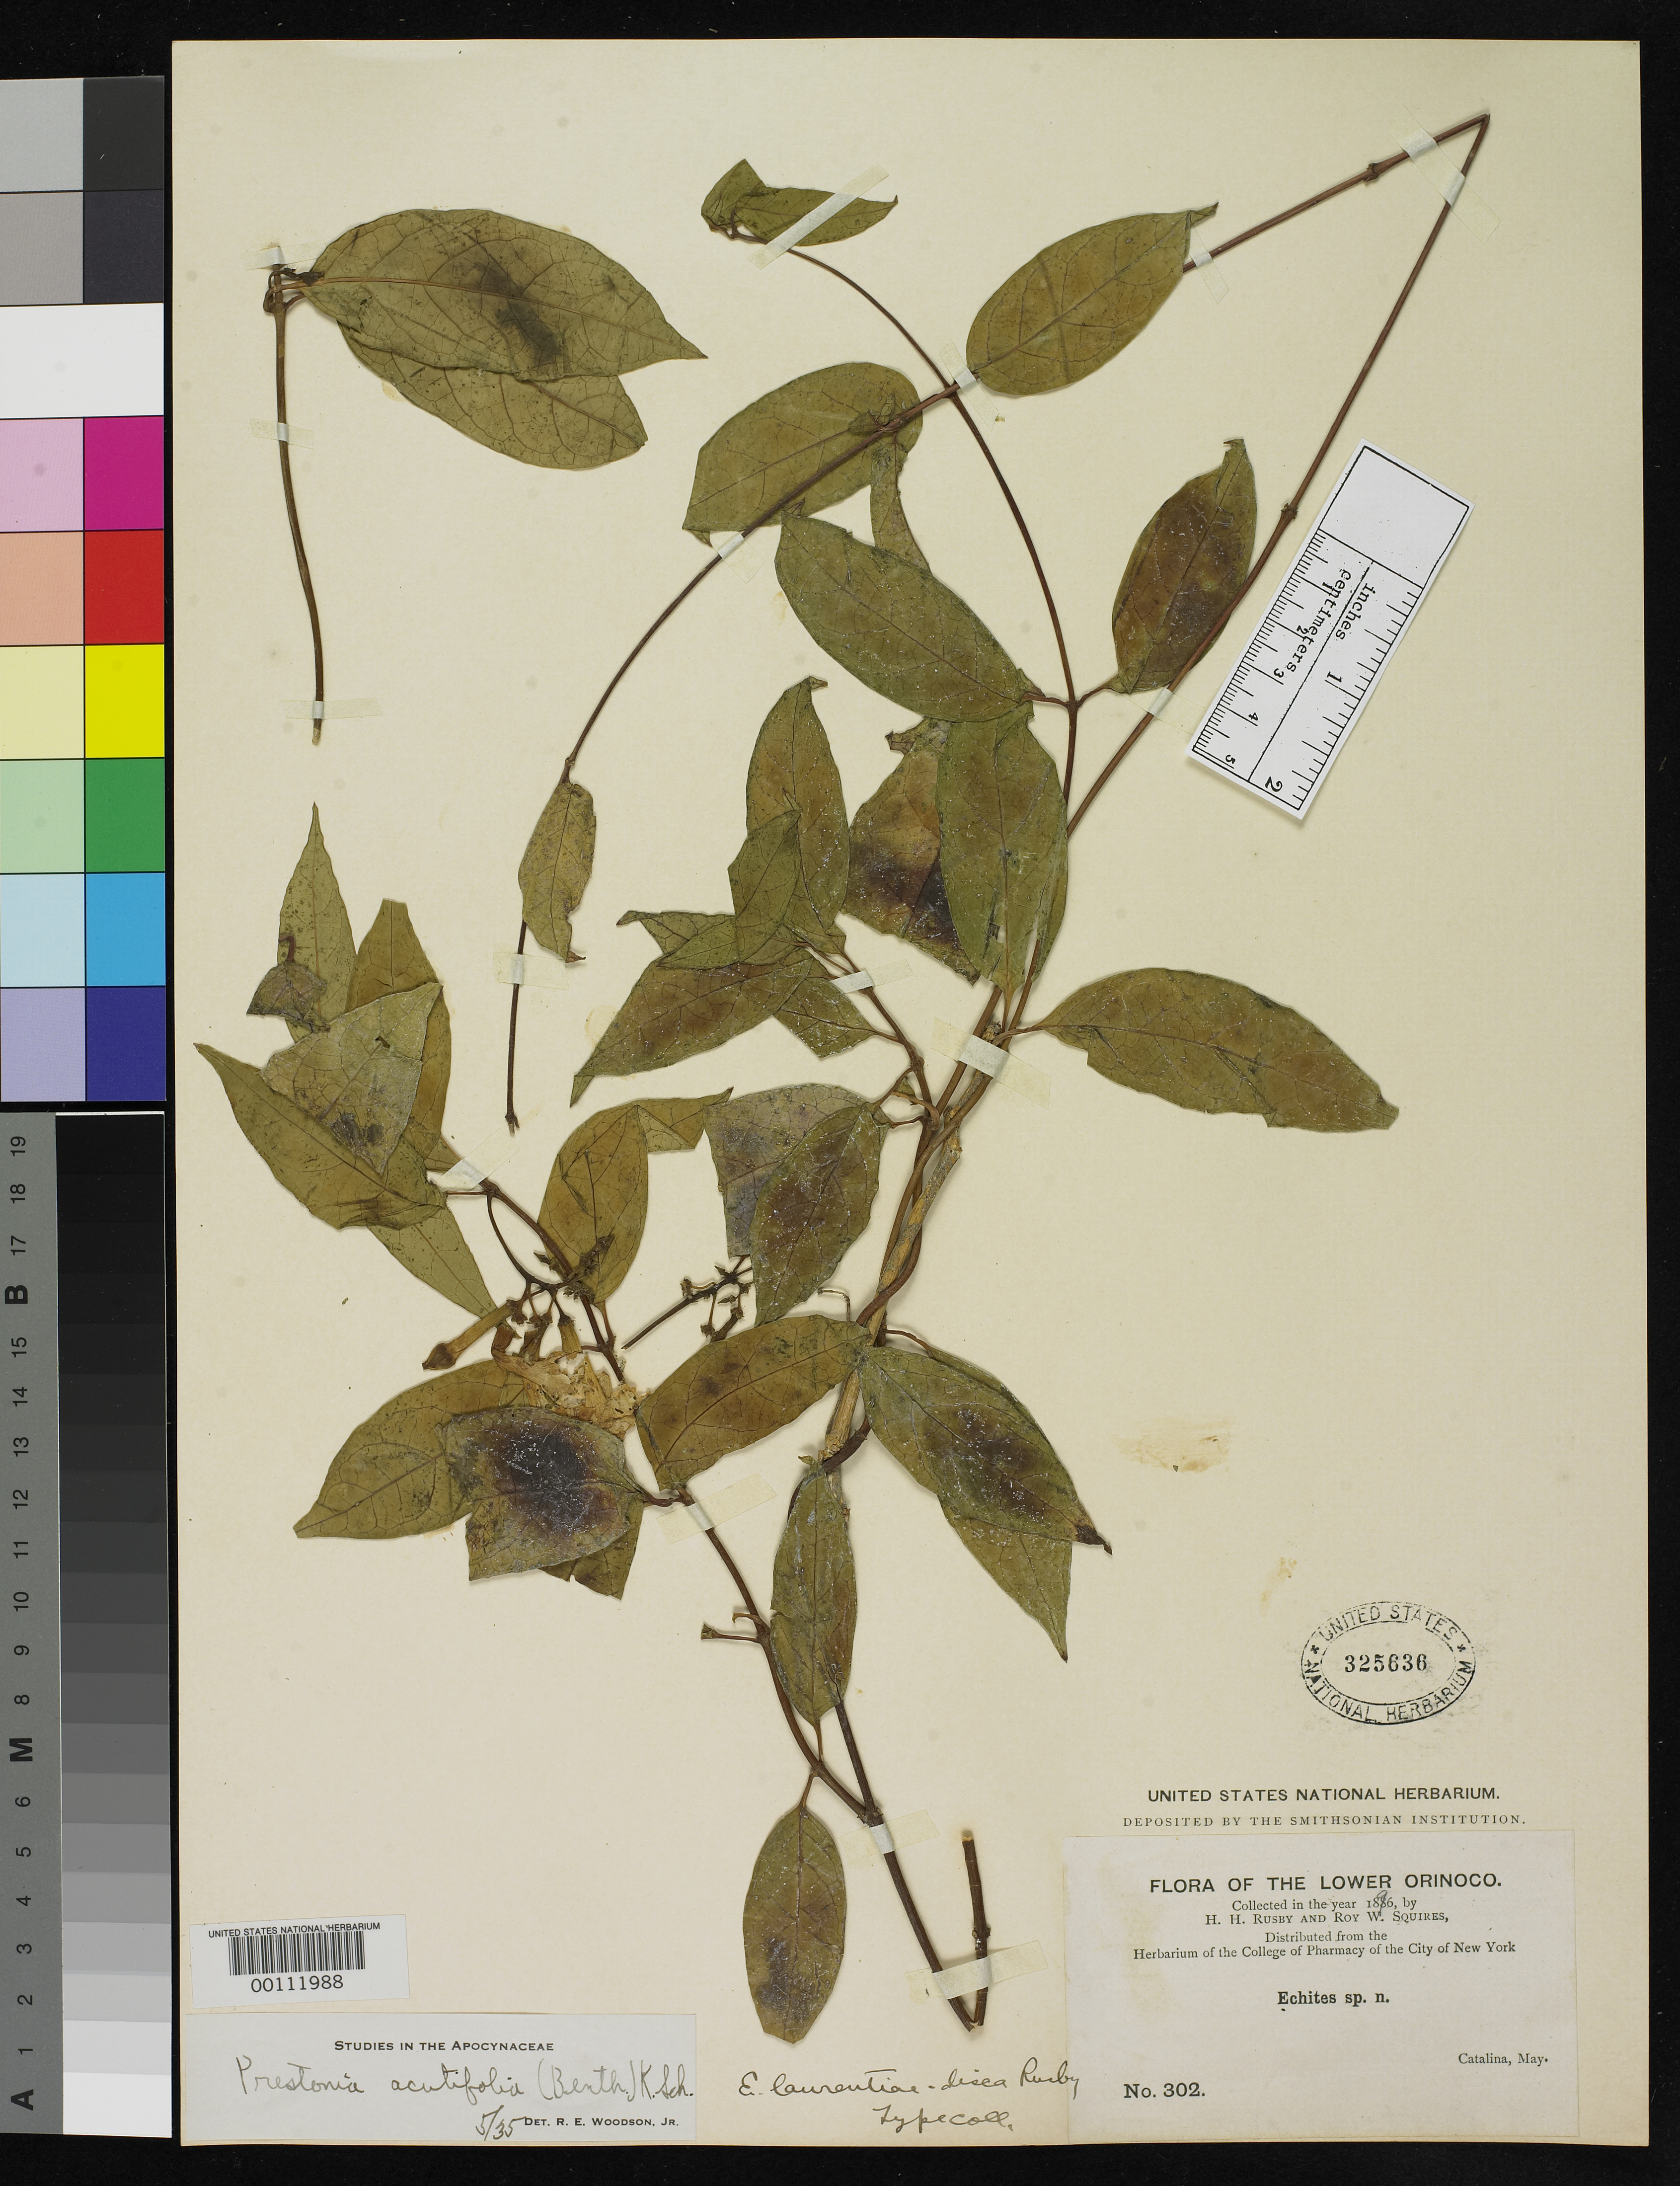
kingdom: Plantae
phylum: Tracheophyta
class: Magnoliopsida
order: Gentianales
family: Apocynaceae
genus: Echites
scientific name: Echites laurentiae-disca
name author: Rusby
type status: Isotype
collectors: H. H. Rusby & R. Squires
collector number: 302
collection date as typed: May 1896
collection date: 1896-05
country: Venezuela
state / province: Delta Amacuro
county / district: Tucupita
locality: Lower Orinoco, Santa Catalina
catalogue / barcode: US 325636